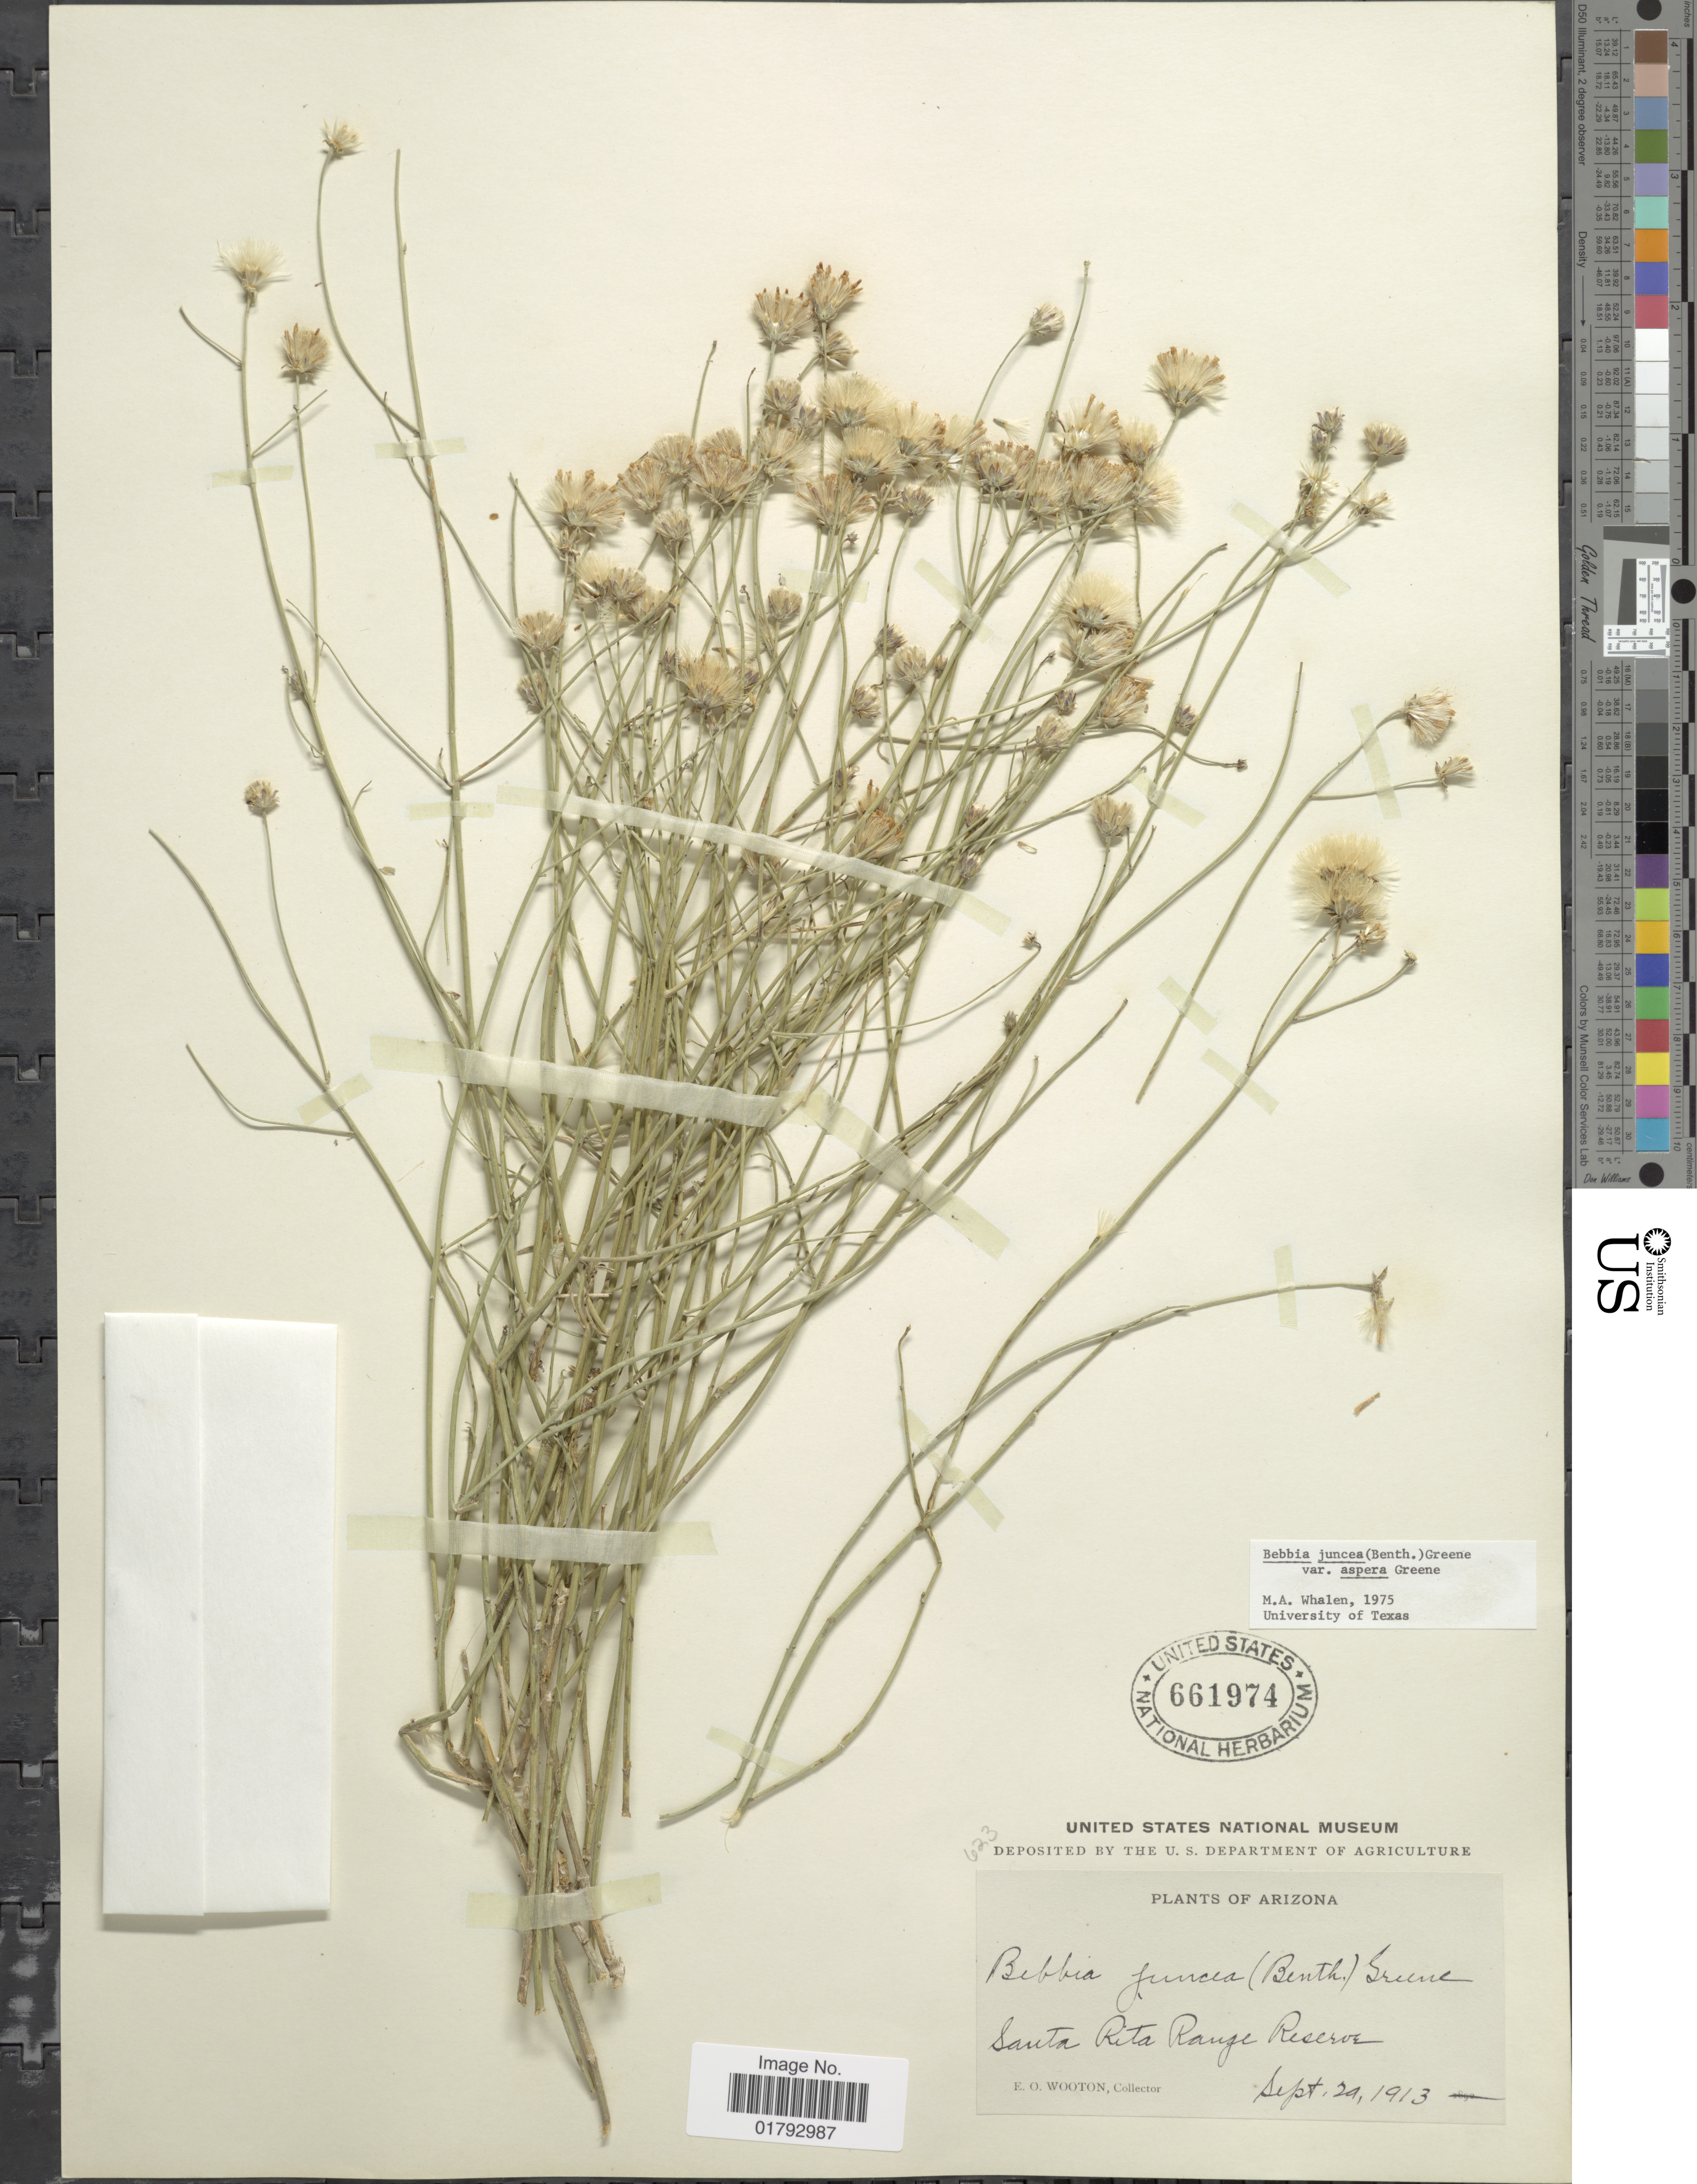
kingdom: Plantae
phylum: Tracheophyta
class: Magnoliopsida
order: Asterales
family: Asteraceae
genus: Bebbia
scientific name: Bebbia juncea var. aspera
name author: Greene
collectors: E. O. Wooton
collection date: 1913-09-29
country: United States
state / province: Arizona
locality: Santa Rita Range Reserve.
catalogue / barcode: US 661974